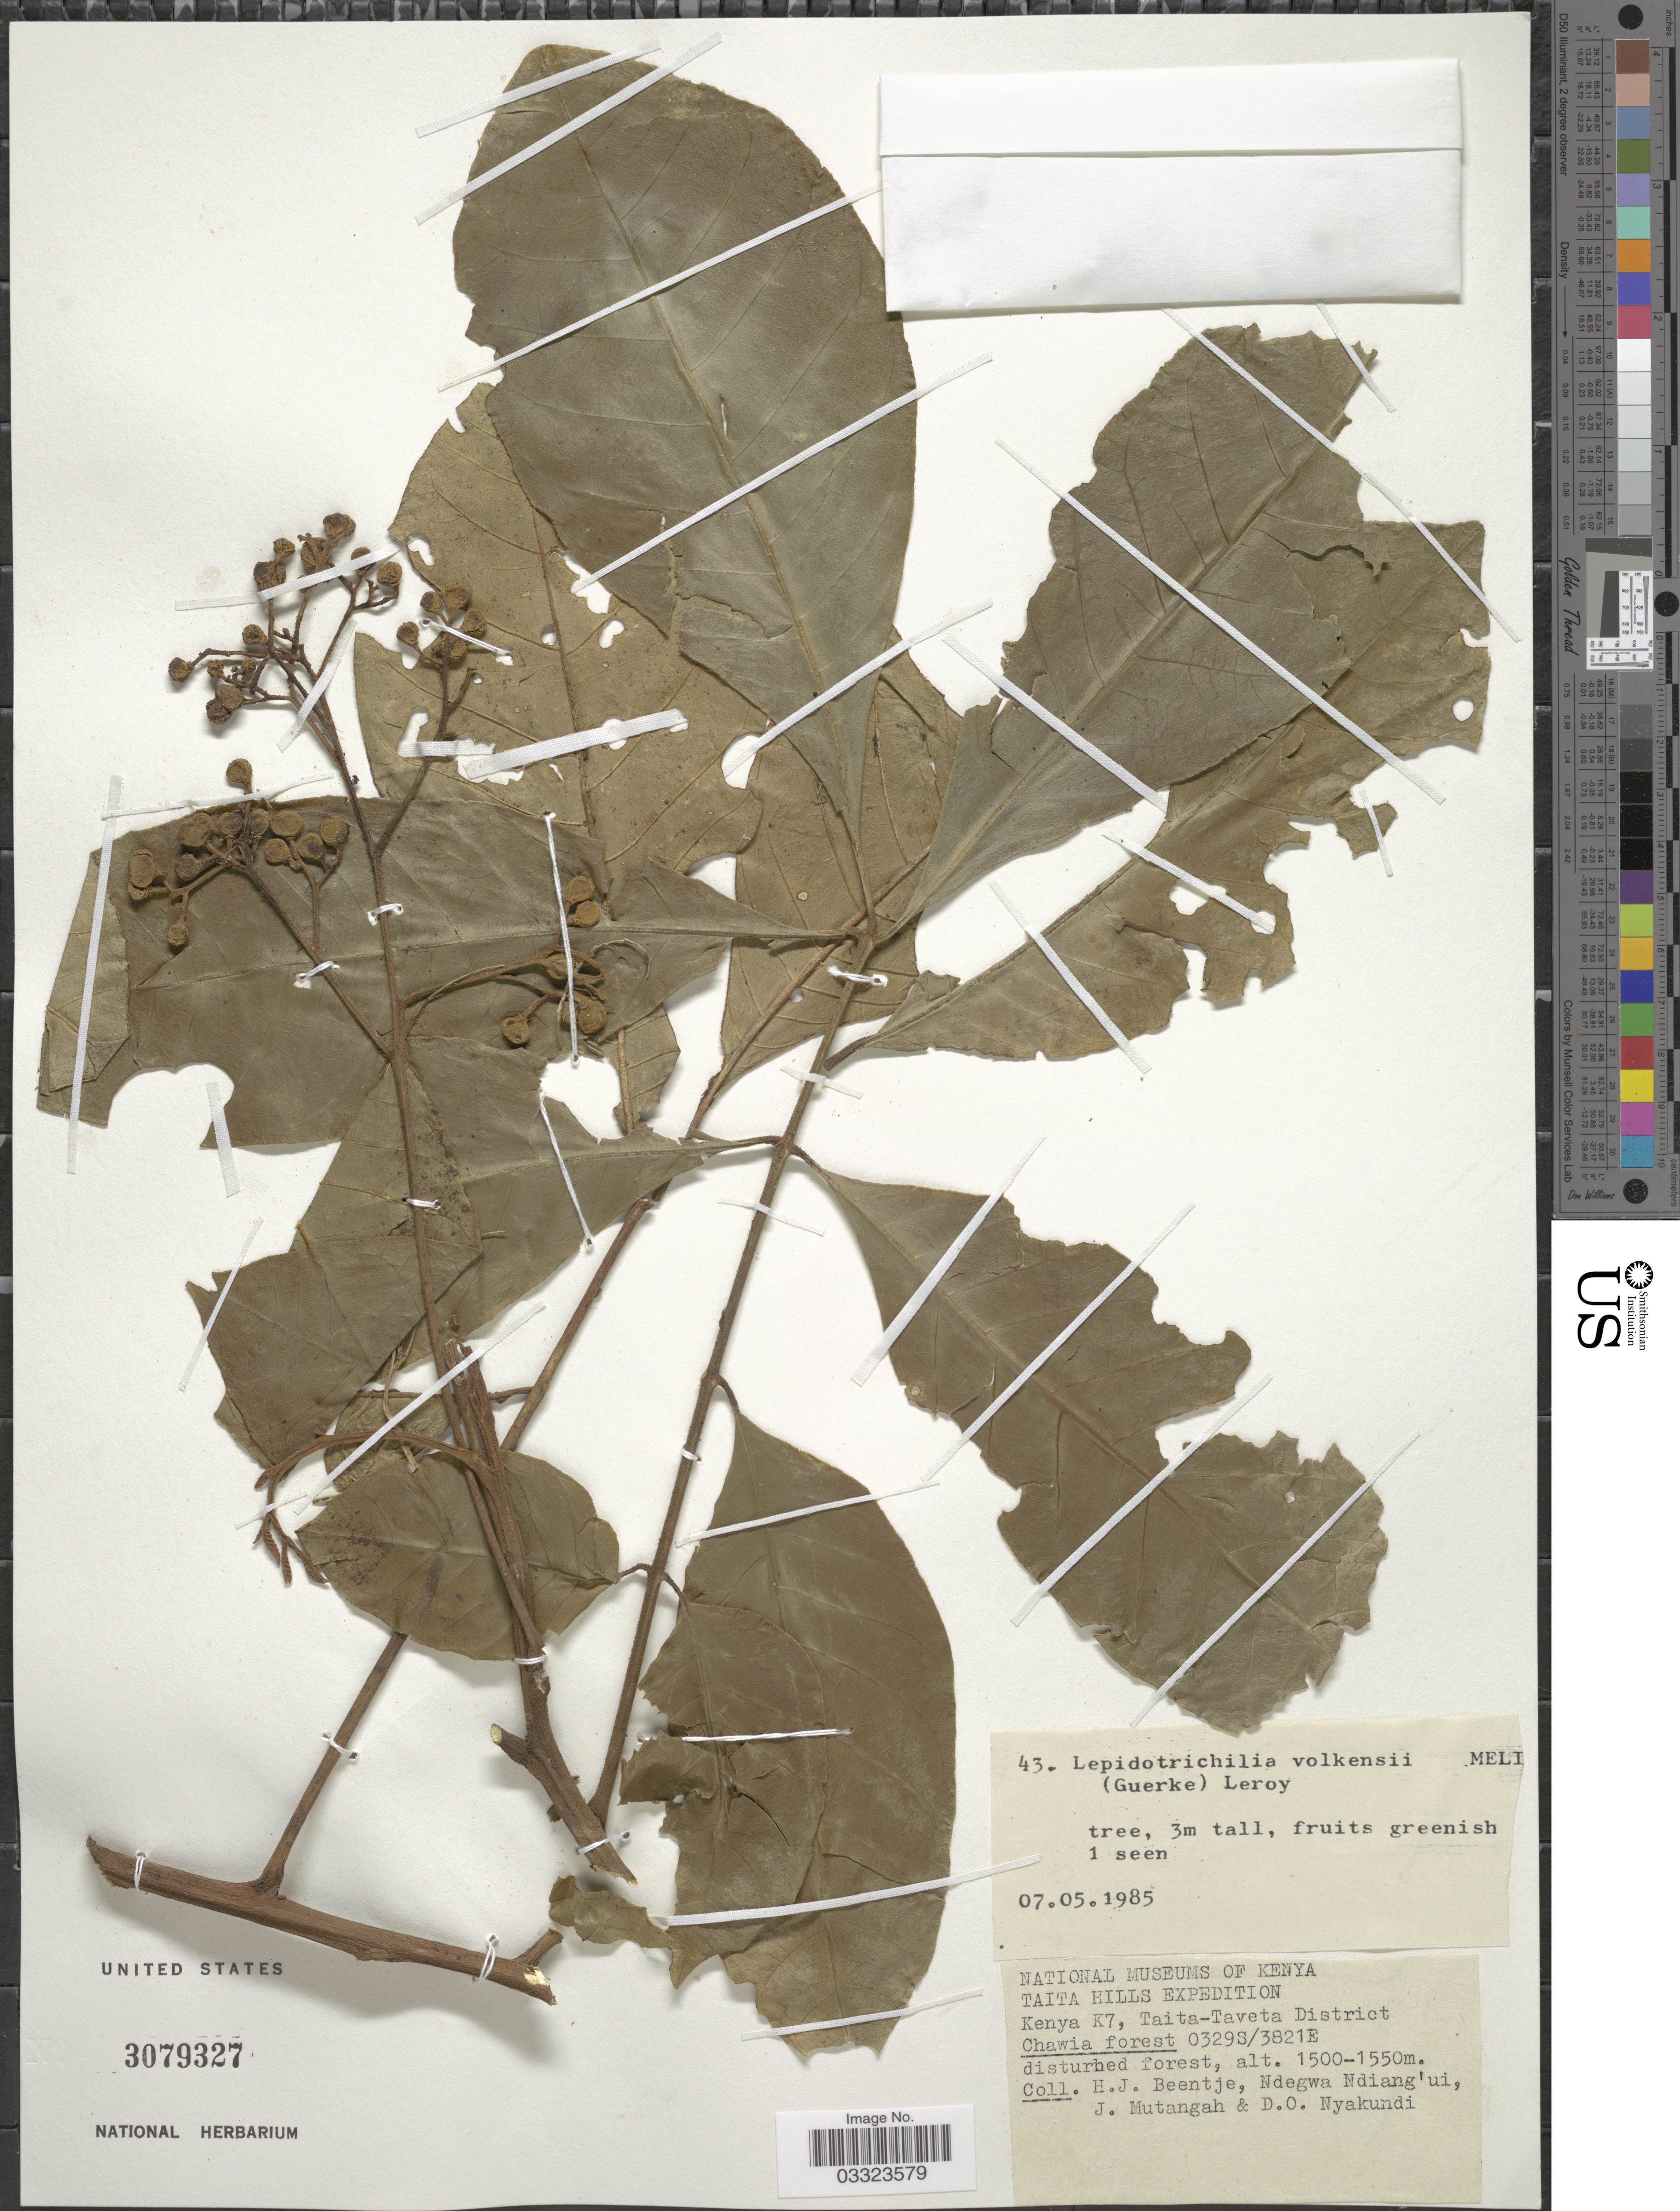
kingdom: Plantae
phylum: Tracheophyta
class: Magnoliopsida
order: Sapindales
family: Meliaceae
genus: Lepidotrichilia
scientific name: Lepidotrichilia volkensii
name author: (Gürke) J.-F. Leroy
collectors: H. J. Beentje, Ndegwa Ndiang'ui, J. Mutangah & D. Nyakundi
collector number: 43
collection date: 1985-05-07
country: Kenya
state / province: Taita Taveta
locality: Kenya K7, Taita-Taveta District. Chawia forest.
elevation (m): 1500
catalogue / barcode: US 3079327